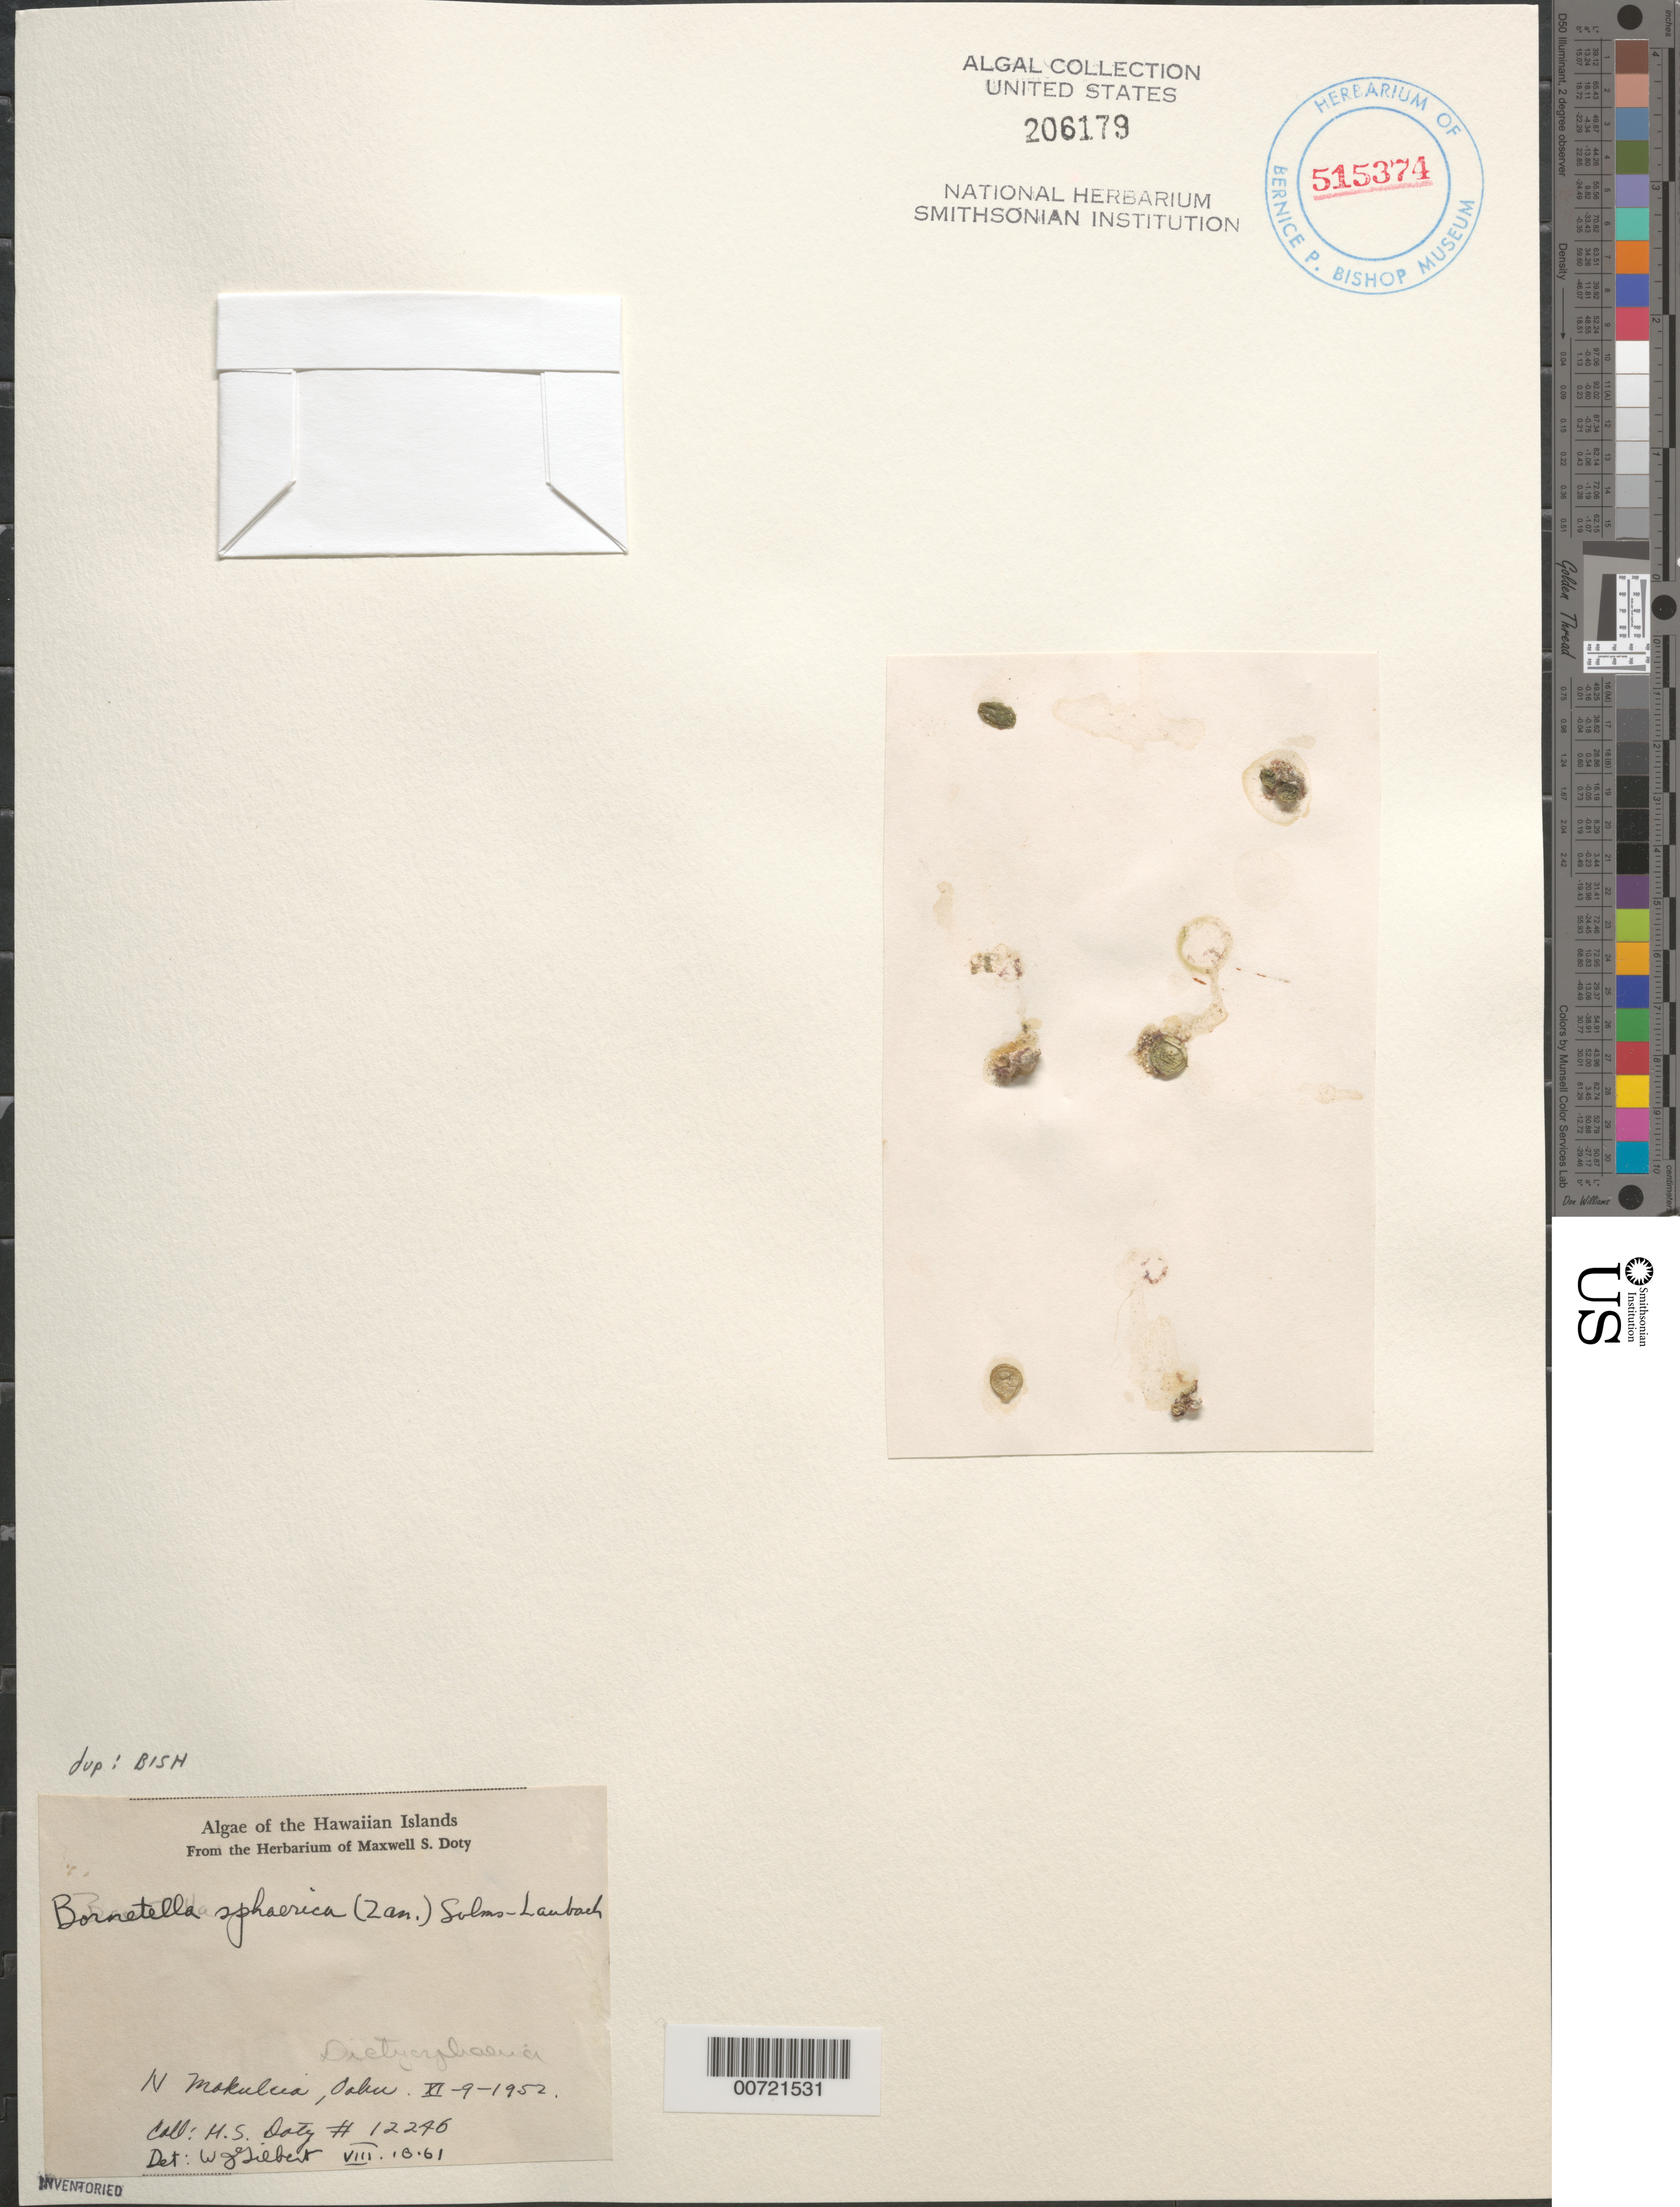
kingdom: Plantae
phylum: Chlorophyta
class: Ulvophyceae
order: Dasycladales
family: Dasycladaceae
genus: Bornetella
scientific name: Bornetella sphaerica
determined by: Gilbert, W. J.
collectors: M. S. Doty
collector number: MSD 12246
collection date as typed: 09 Nov 1952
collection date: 1952-11-09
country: United States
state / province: Hawaii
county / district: Honolulu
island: Oahu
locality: North Mokuleia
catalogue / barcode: US 206179